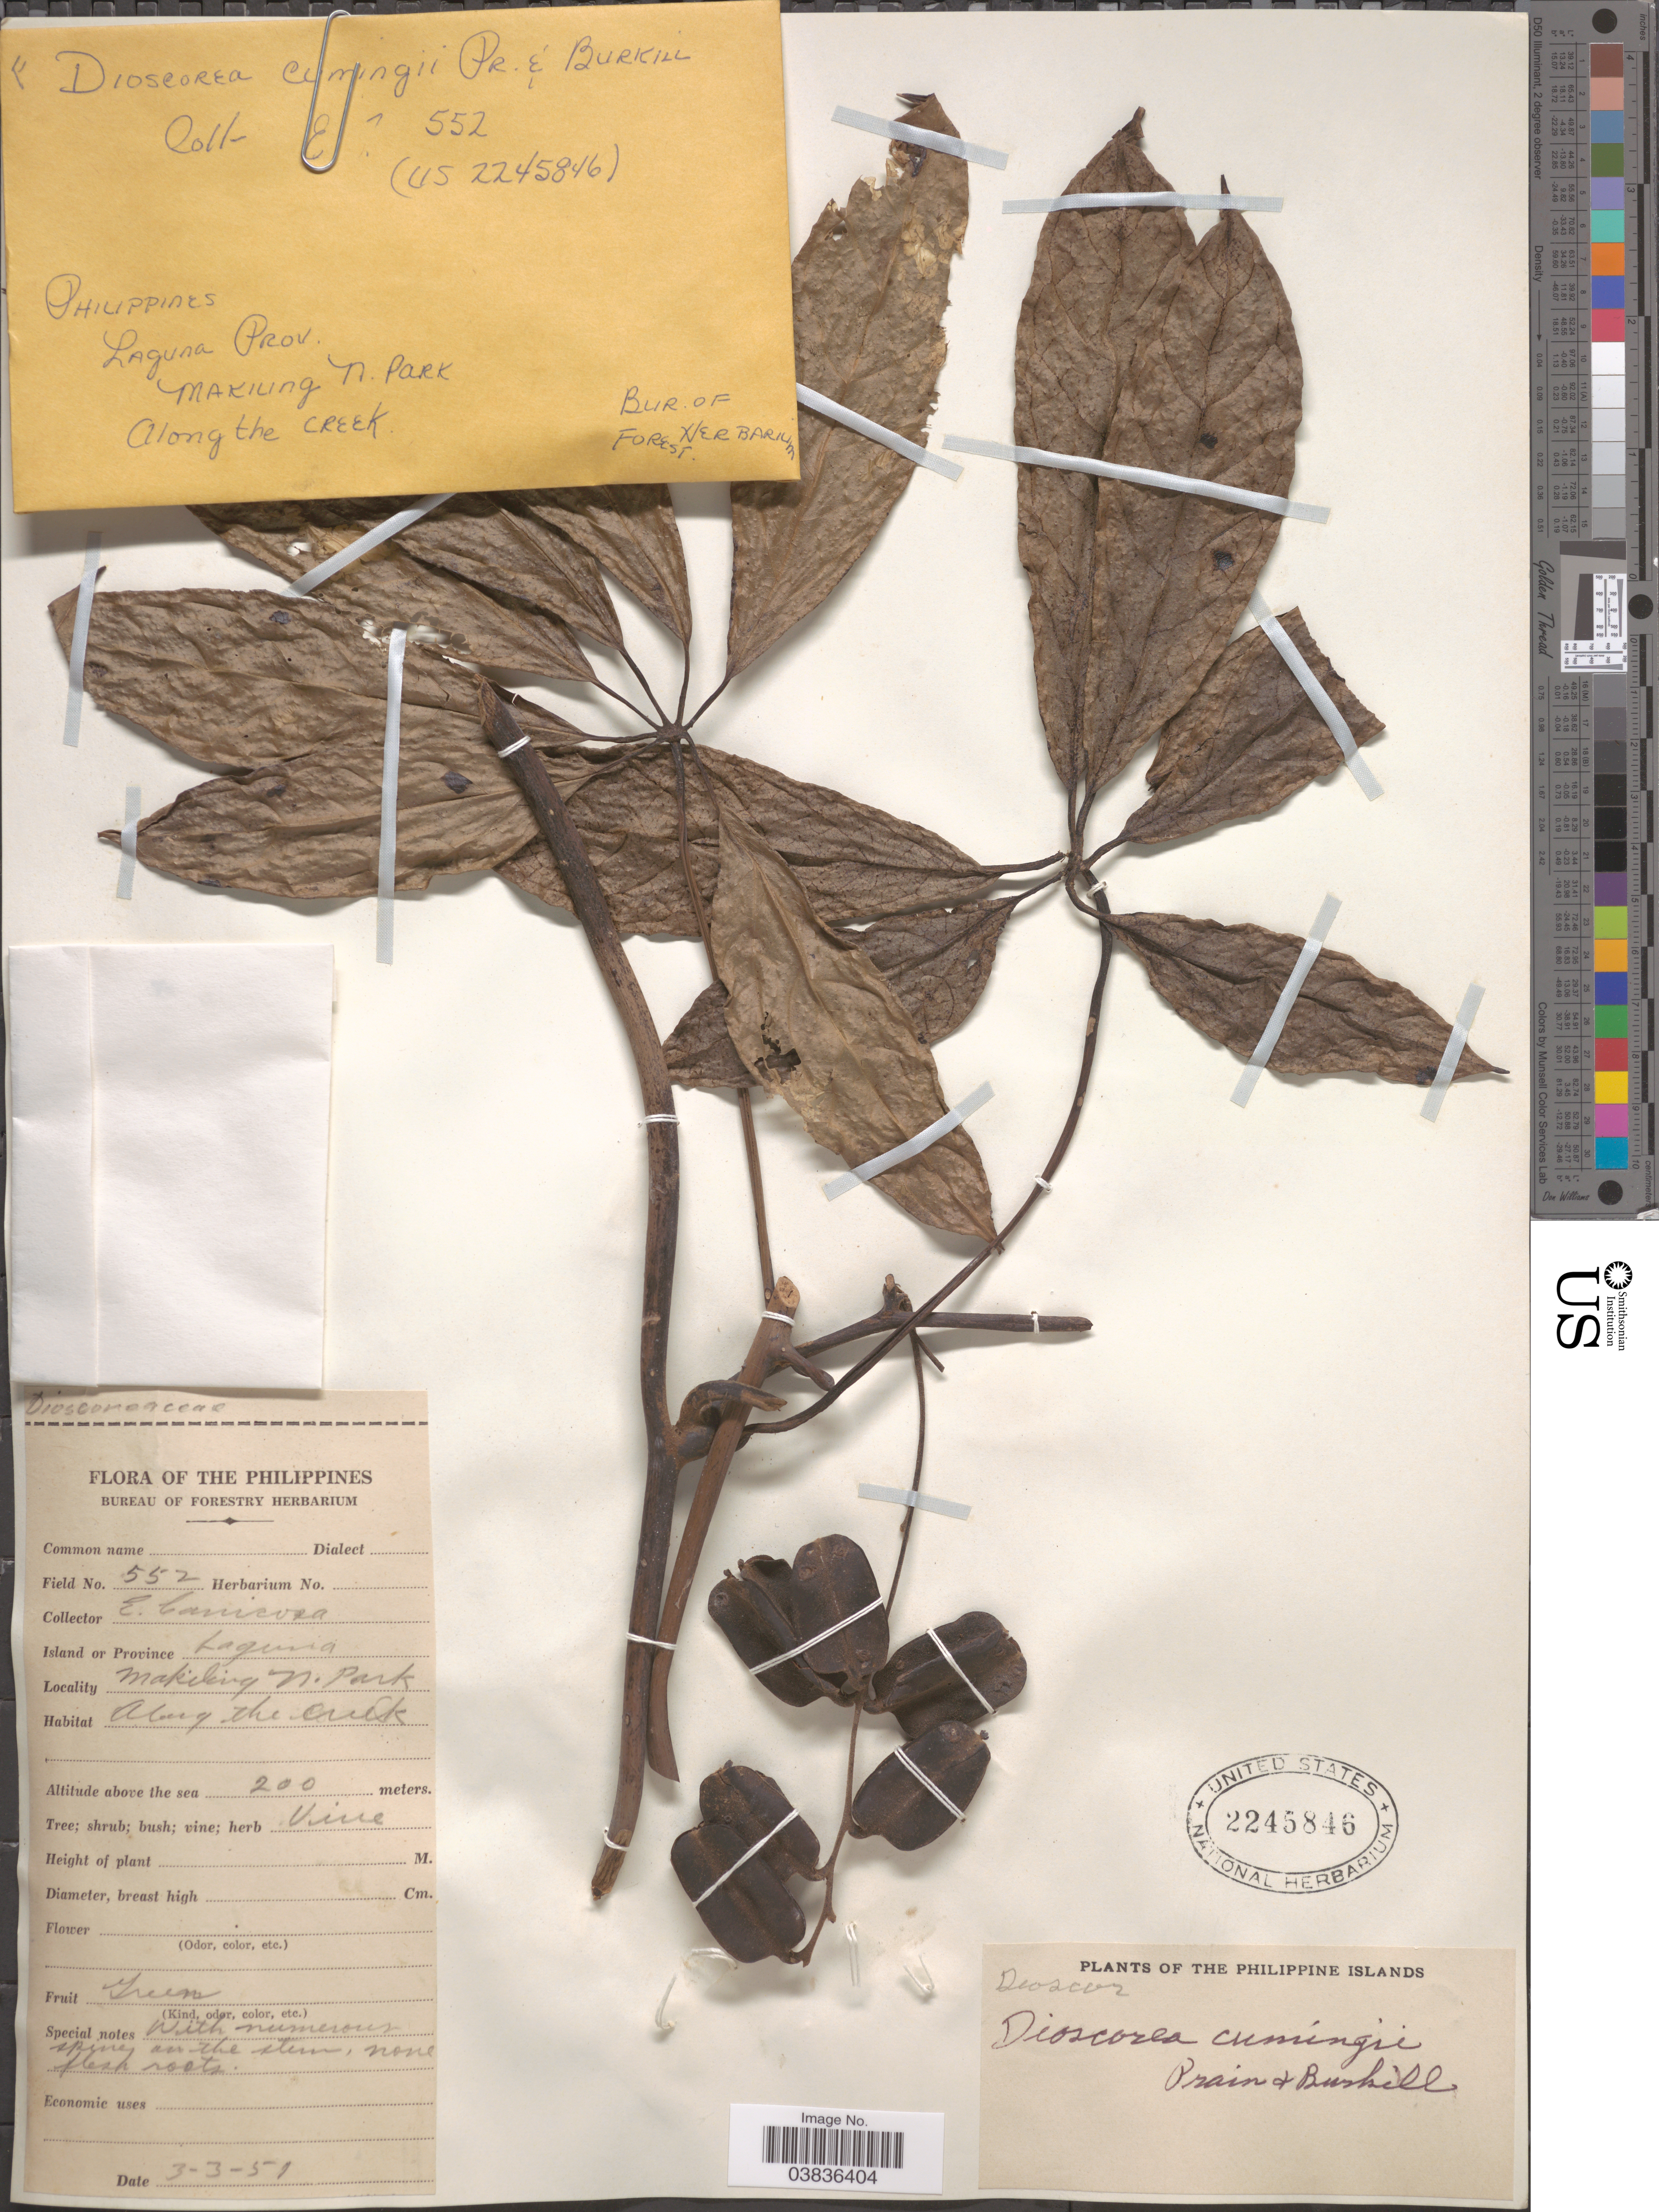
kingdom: Plantae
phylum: Tracheophyta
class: Liliopsida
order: Dioscoreales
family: Dioscoreaceae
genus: Dioscorea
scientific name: Dioscorea cumingii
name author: Prain & Burkill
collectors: E. Canicosa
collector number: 552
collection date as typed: Transcribed d/m/y: 3/3/51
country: Philippines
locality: Philippine Islands. Island of Province Laguna. Makiling N. Park. Along the creek.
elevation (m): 200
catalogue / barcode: US 2245846